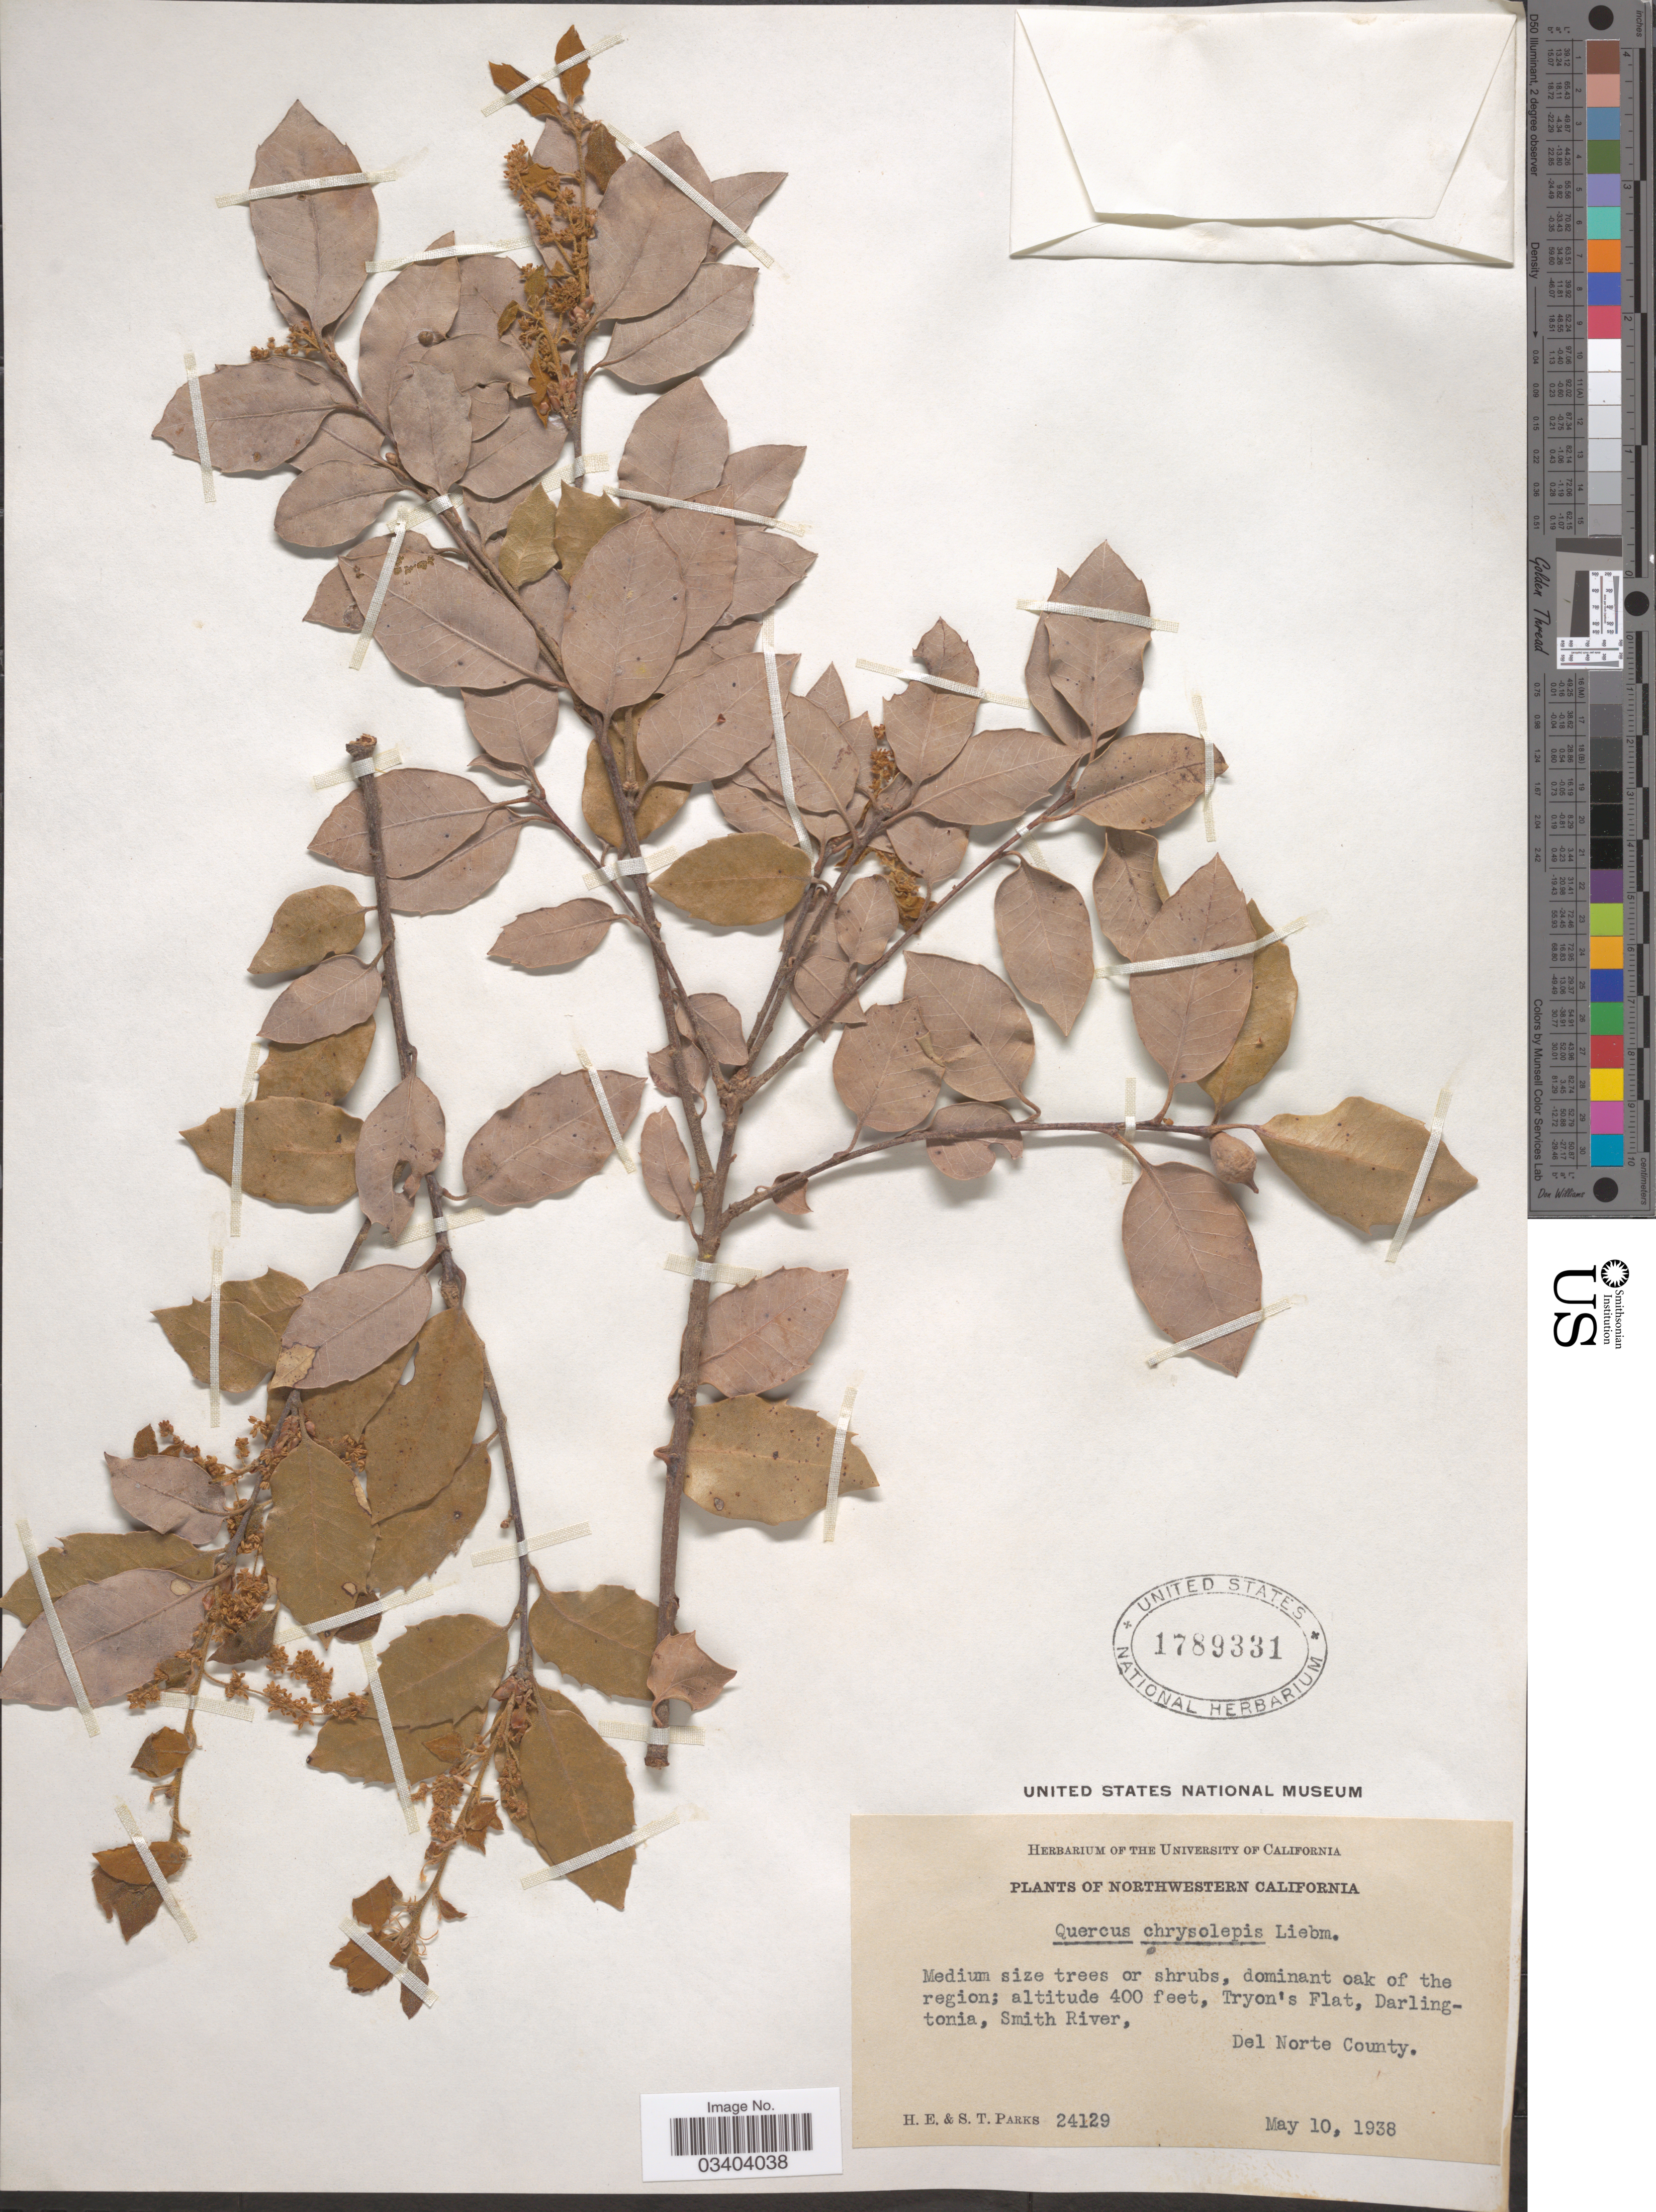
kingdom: Plantae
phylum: Tracheophyta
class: Magnoliopsida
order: Fagales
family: Fagaceae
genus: Quercus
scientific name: Quercus chrysolepis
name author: Liebm.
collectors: H. E. Parks & S. Parks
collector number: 24129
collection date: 1938-05-10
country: United States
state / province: California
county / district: Del Norte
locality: Northwestern California. Dominant oak of the region. Tryon's Flat, Darlingtonia, Smith River. Del Norte County.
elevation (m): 122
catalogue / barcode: US 1789331